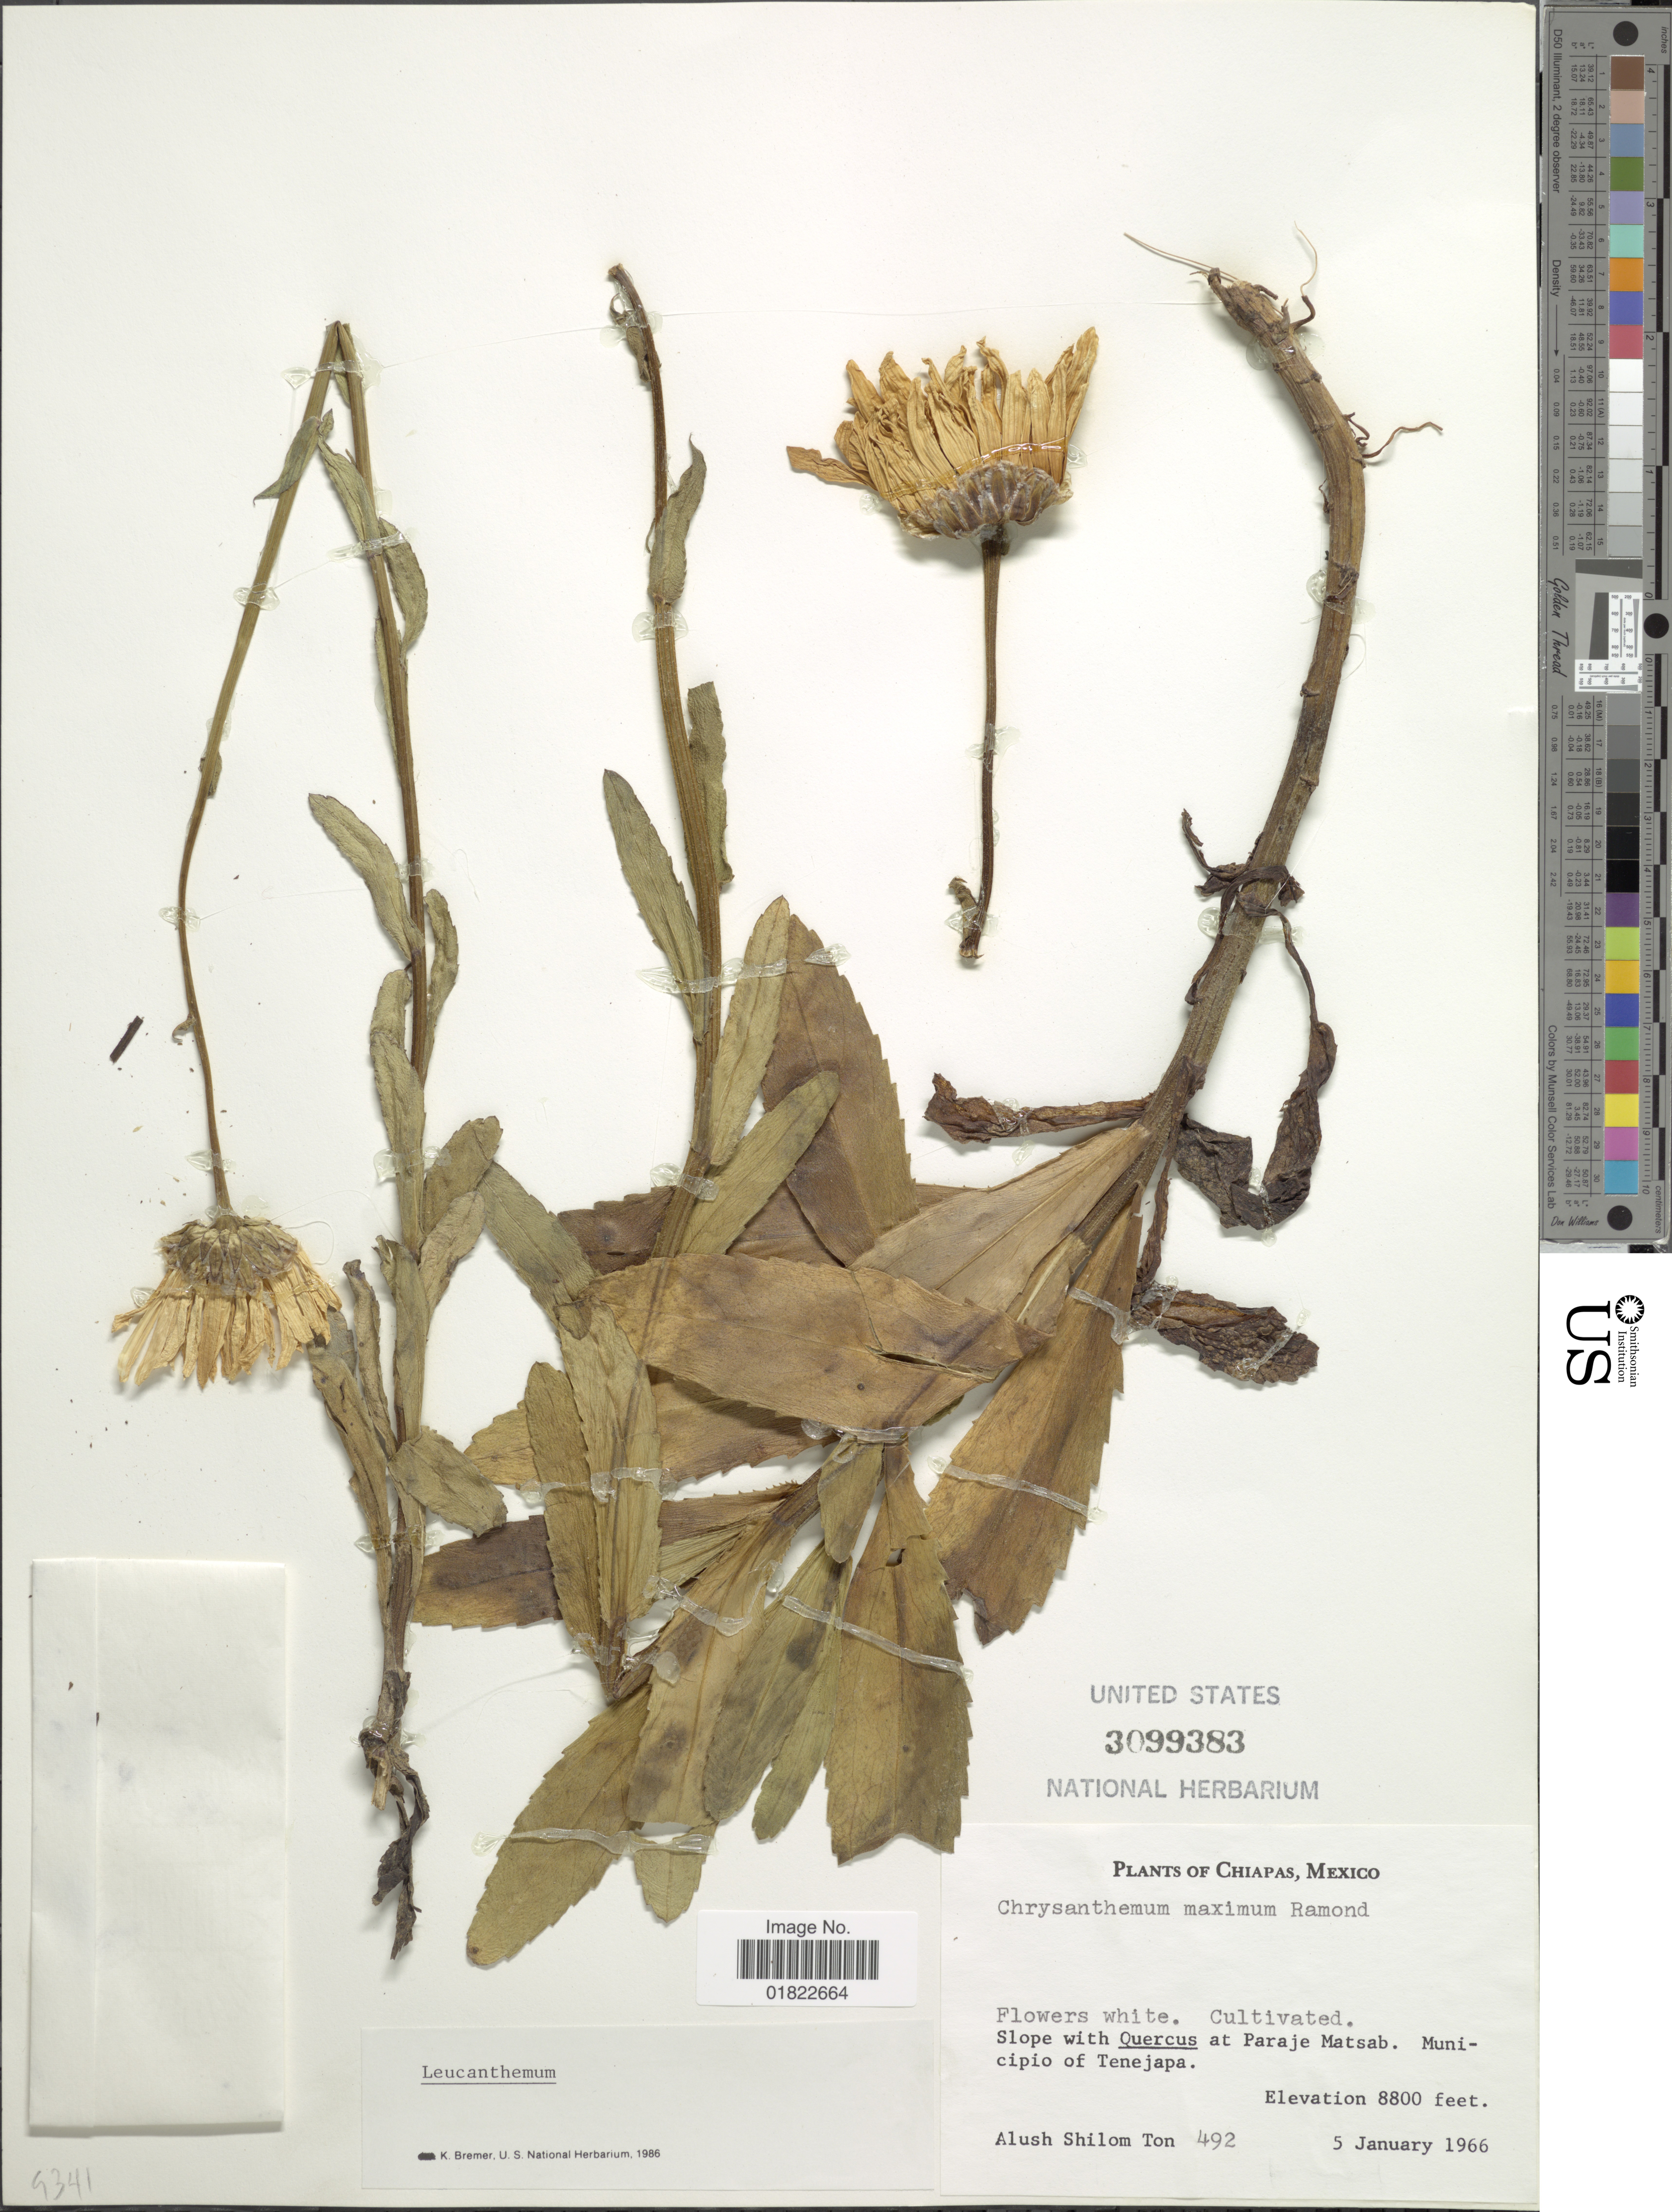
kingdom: Plantae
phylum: Tracheophyta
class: Magnoliopsida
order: Asterales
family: Asteraceae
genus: Leucanthemum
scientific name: Leucanthemum maximum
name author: (Ramond) DC.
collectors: A. M. Ton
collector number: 492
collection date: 1966-01-05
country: Mexico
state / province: Chiapas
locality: Chiapas, At Paraje Matsab. Municpio of Tenejapa.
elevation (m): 2682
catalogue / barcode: US 3099383